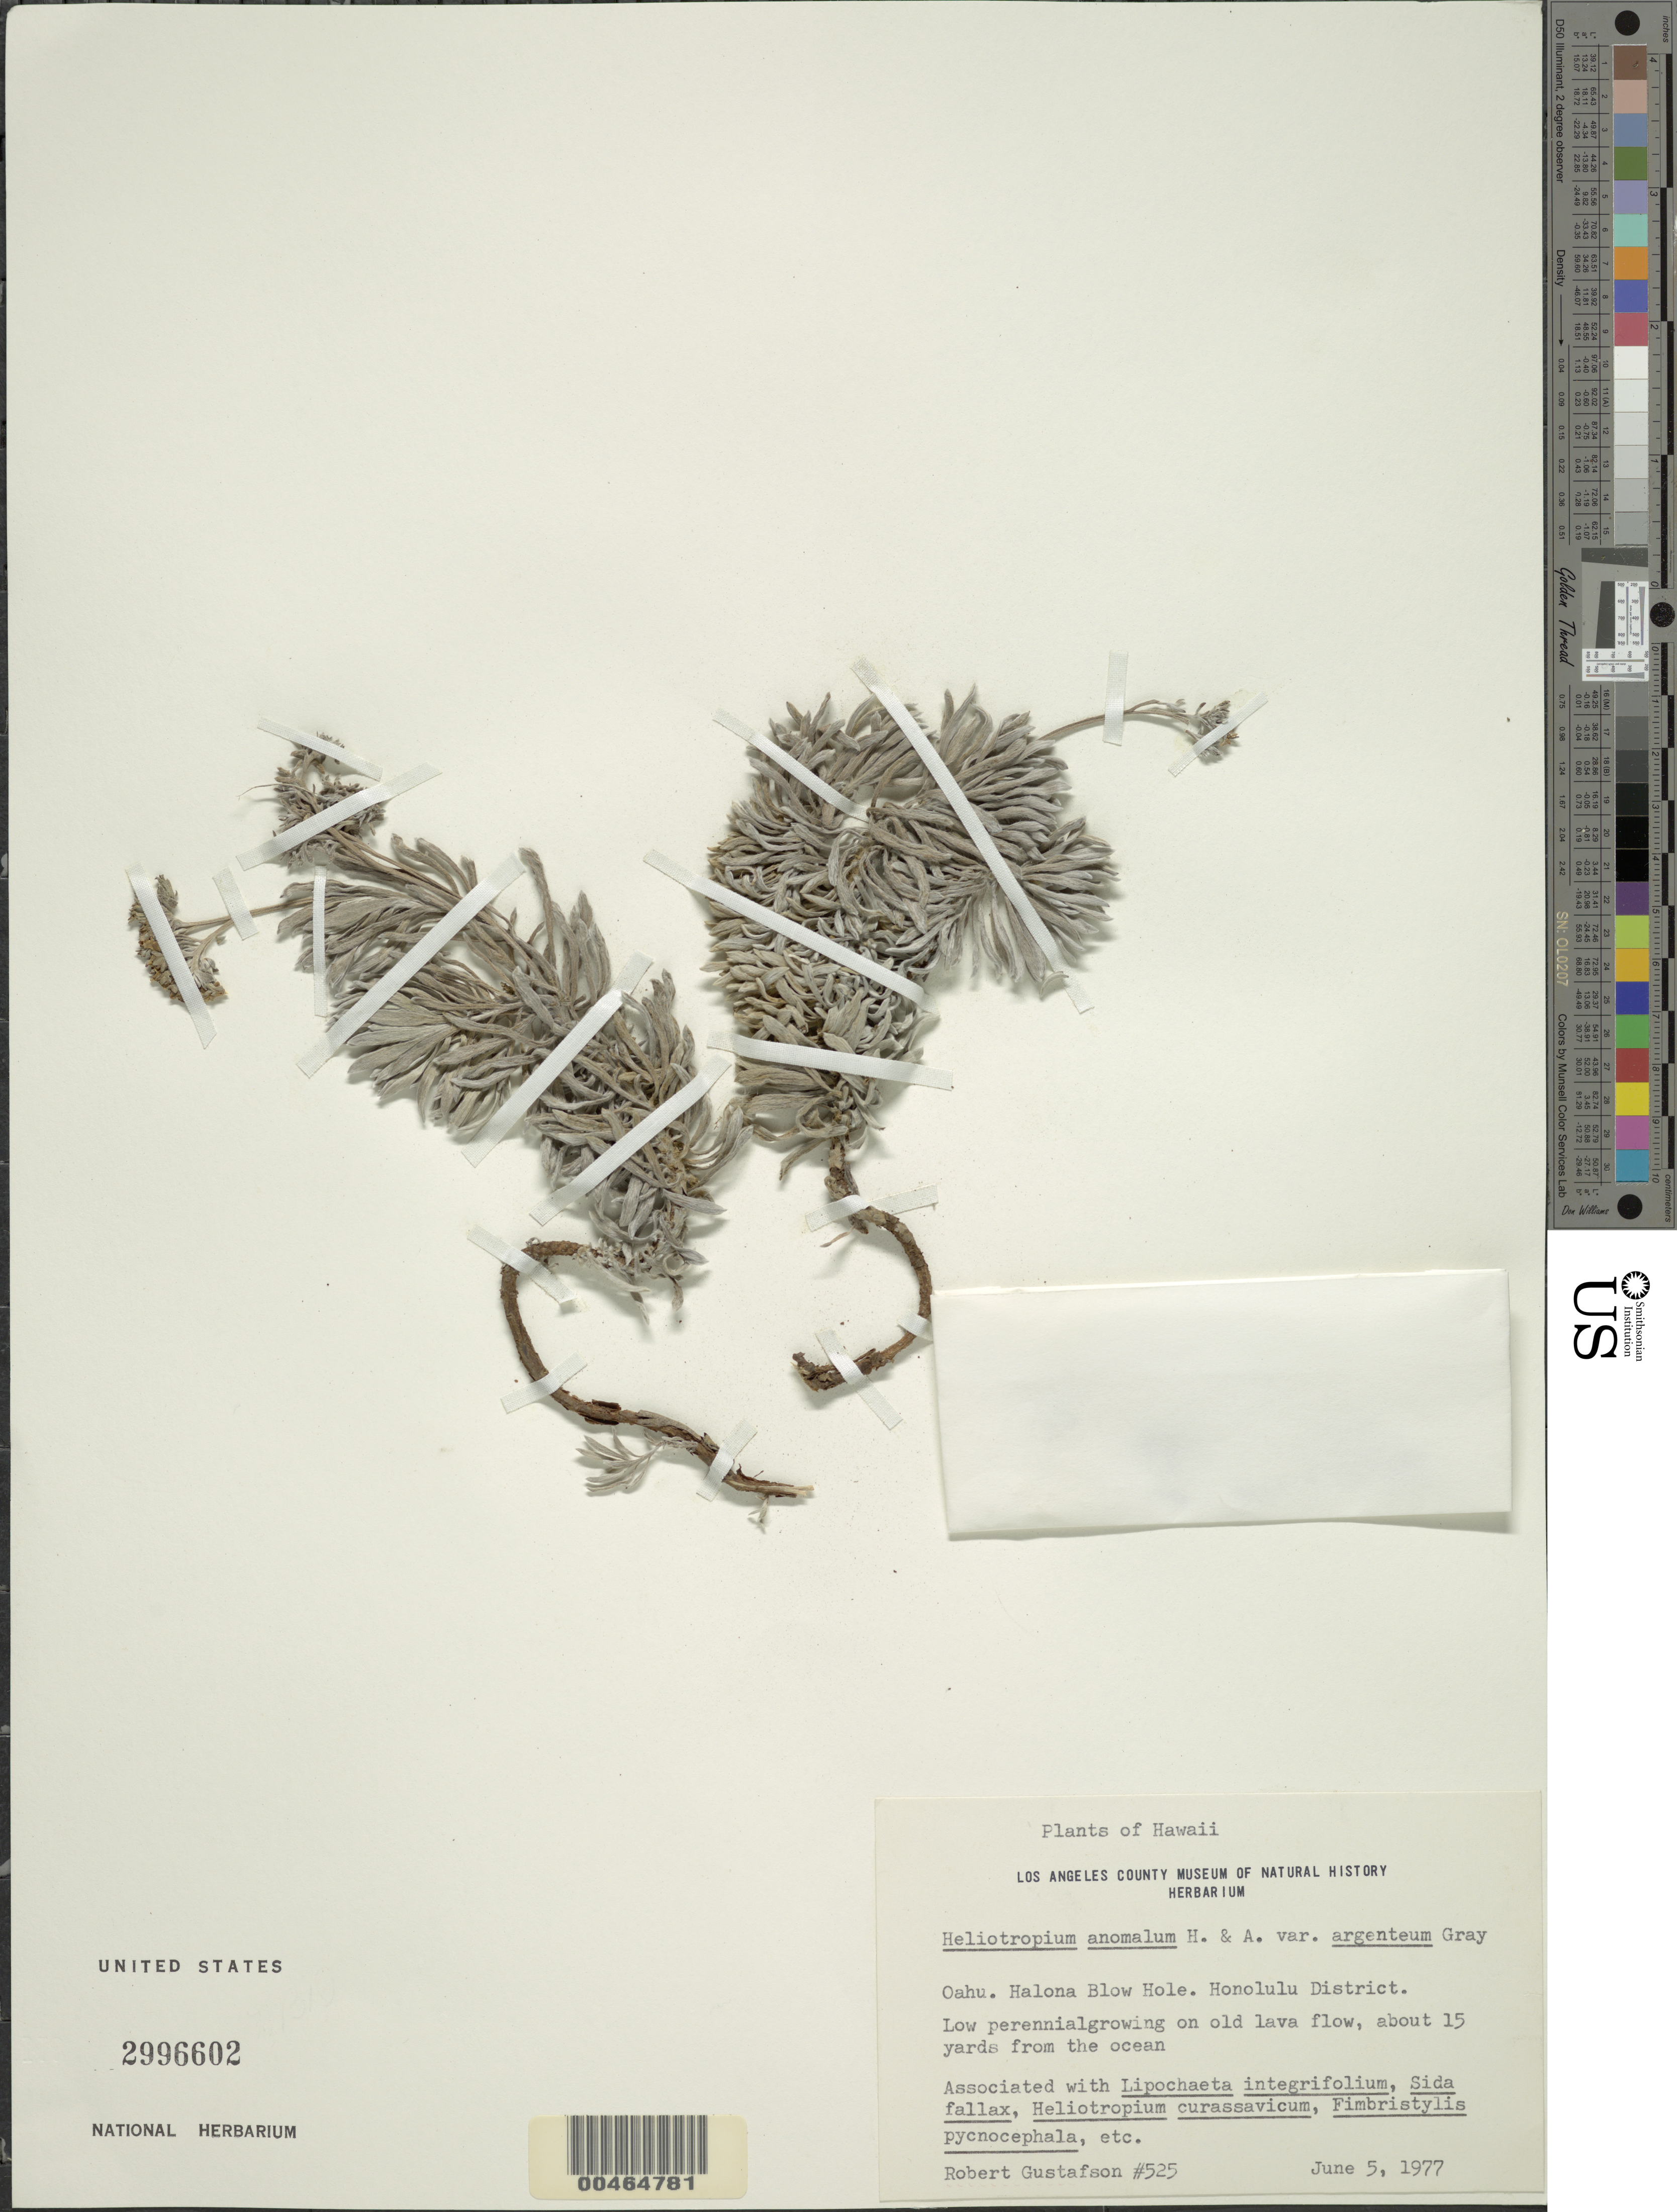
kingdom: Plantae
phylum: Tracheophyta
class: Magnoliopsida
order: Boraginales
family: Heliotropiaceae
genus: Heliotropium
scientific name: Heliotropium anomalum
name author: Hook. & Arn.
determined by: Wagner, W. L., (BOT), Smithsonian Institution - National Museum of Natural History (UNITED STATES)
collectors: R. Gustafson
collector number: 525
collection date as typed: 5 Jun 1977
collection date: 1977-06-05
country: United States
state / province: Hawaii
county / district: Honolulu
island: Oahu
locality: Halona Blow Hole, Honolulu District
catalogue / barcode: US 2996602